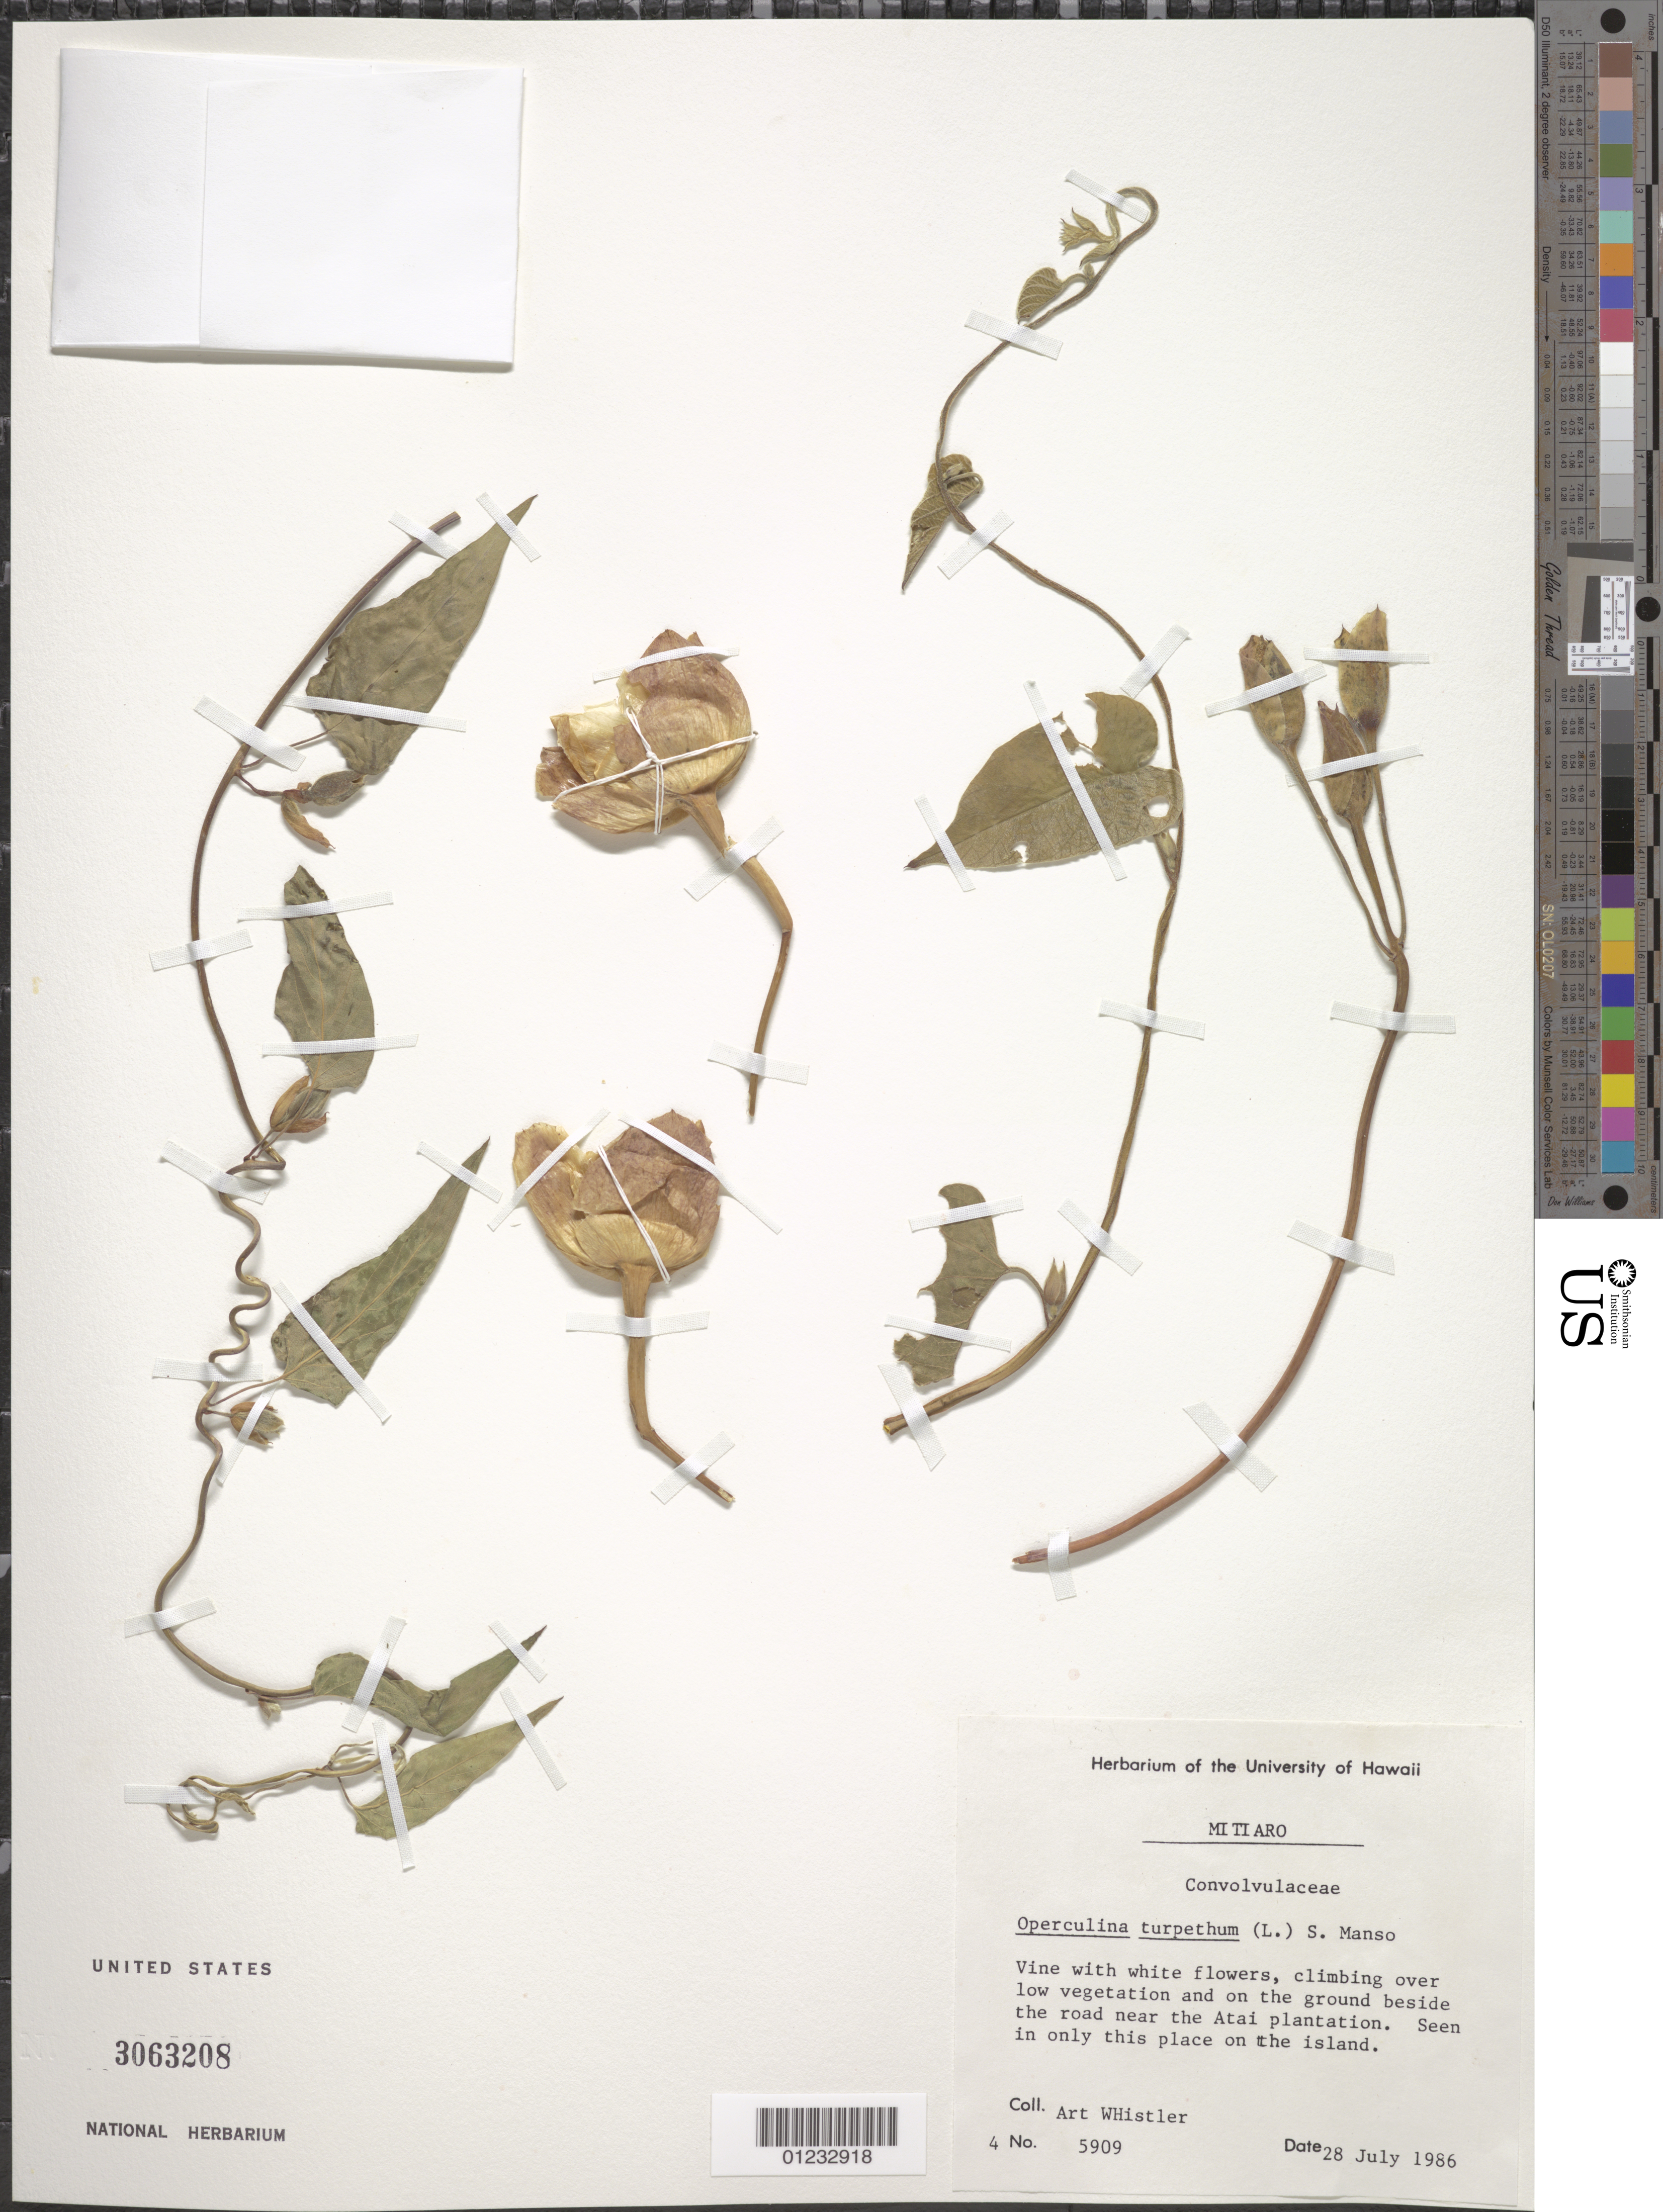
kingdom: Plantae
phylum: Tracheophyta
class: Magnoliopsida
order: Solanales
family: Convolvulaceae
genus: Operculina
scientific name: Operculina turpethum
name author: (L.) Silva Manso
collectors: A. Whistler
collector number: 5909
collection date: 1986-07-28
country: Cook Islands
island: Mitiaro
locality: Beside the road near the Atai plantation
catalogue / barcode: US 3063208